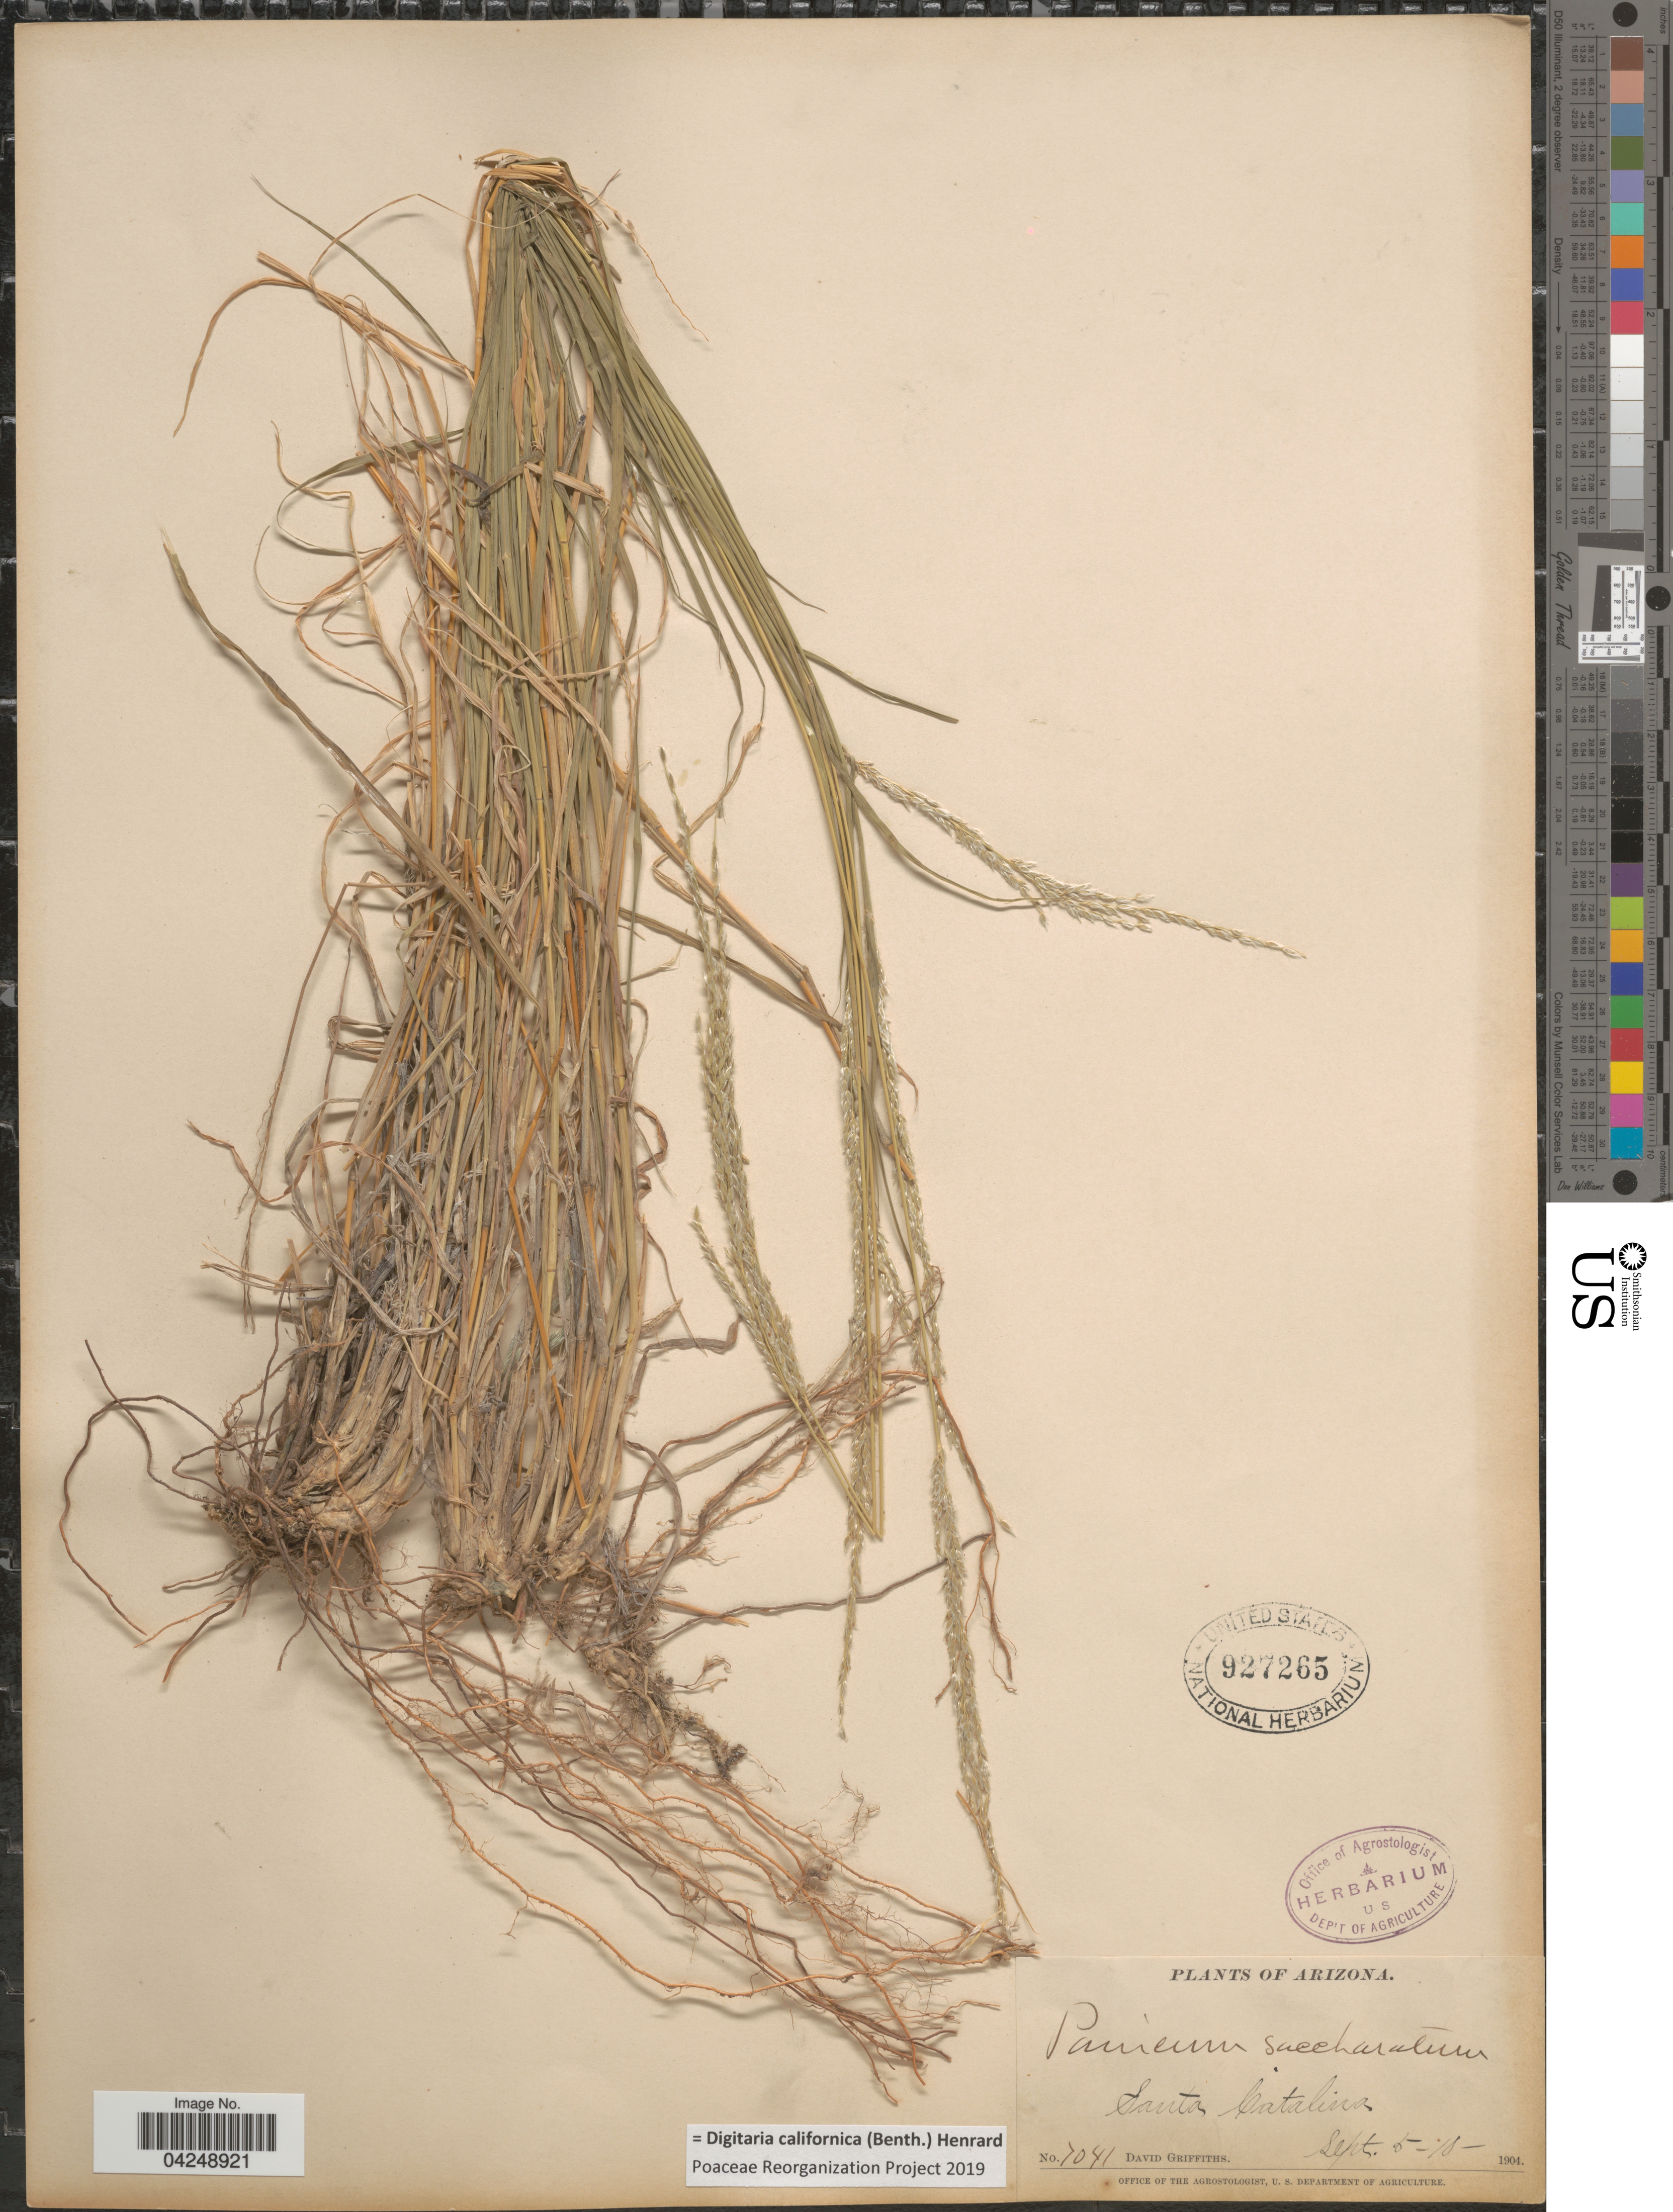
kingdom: Plantae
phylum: Tracheophyta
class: Liliopsida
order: Poales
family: Poaceae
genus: Digitaria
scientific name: Digitaria californica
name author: (Benth.) Henr.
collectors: D. Griffiths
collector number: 7041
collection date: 1904-09-05/1904-09-10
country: United States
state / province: Arizona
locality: Santa Catalina.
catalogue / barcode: US 927265